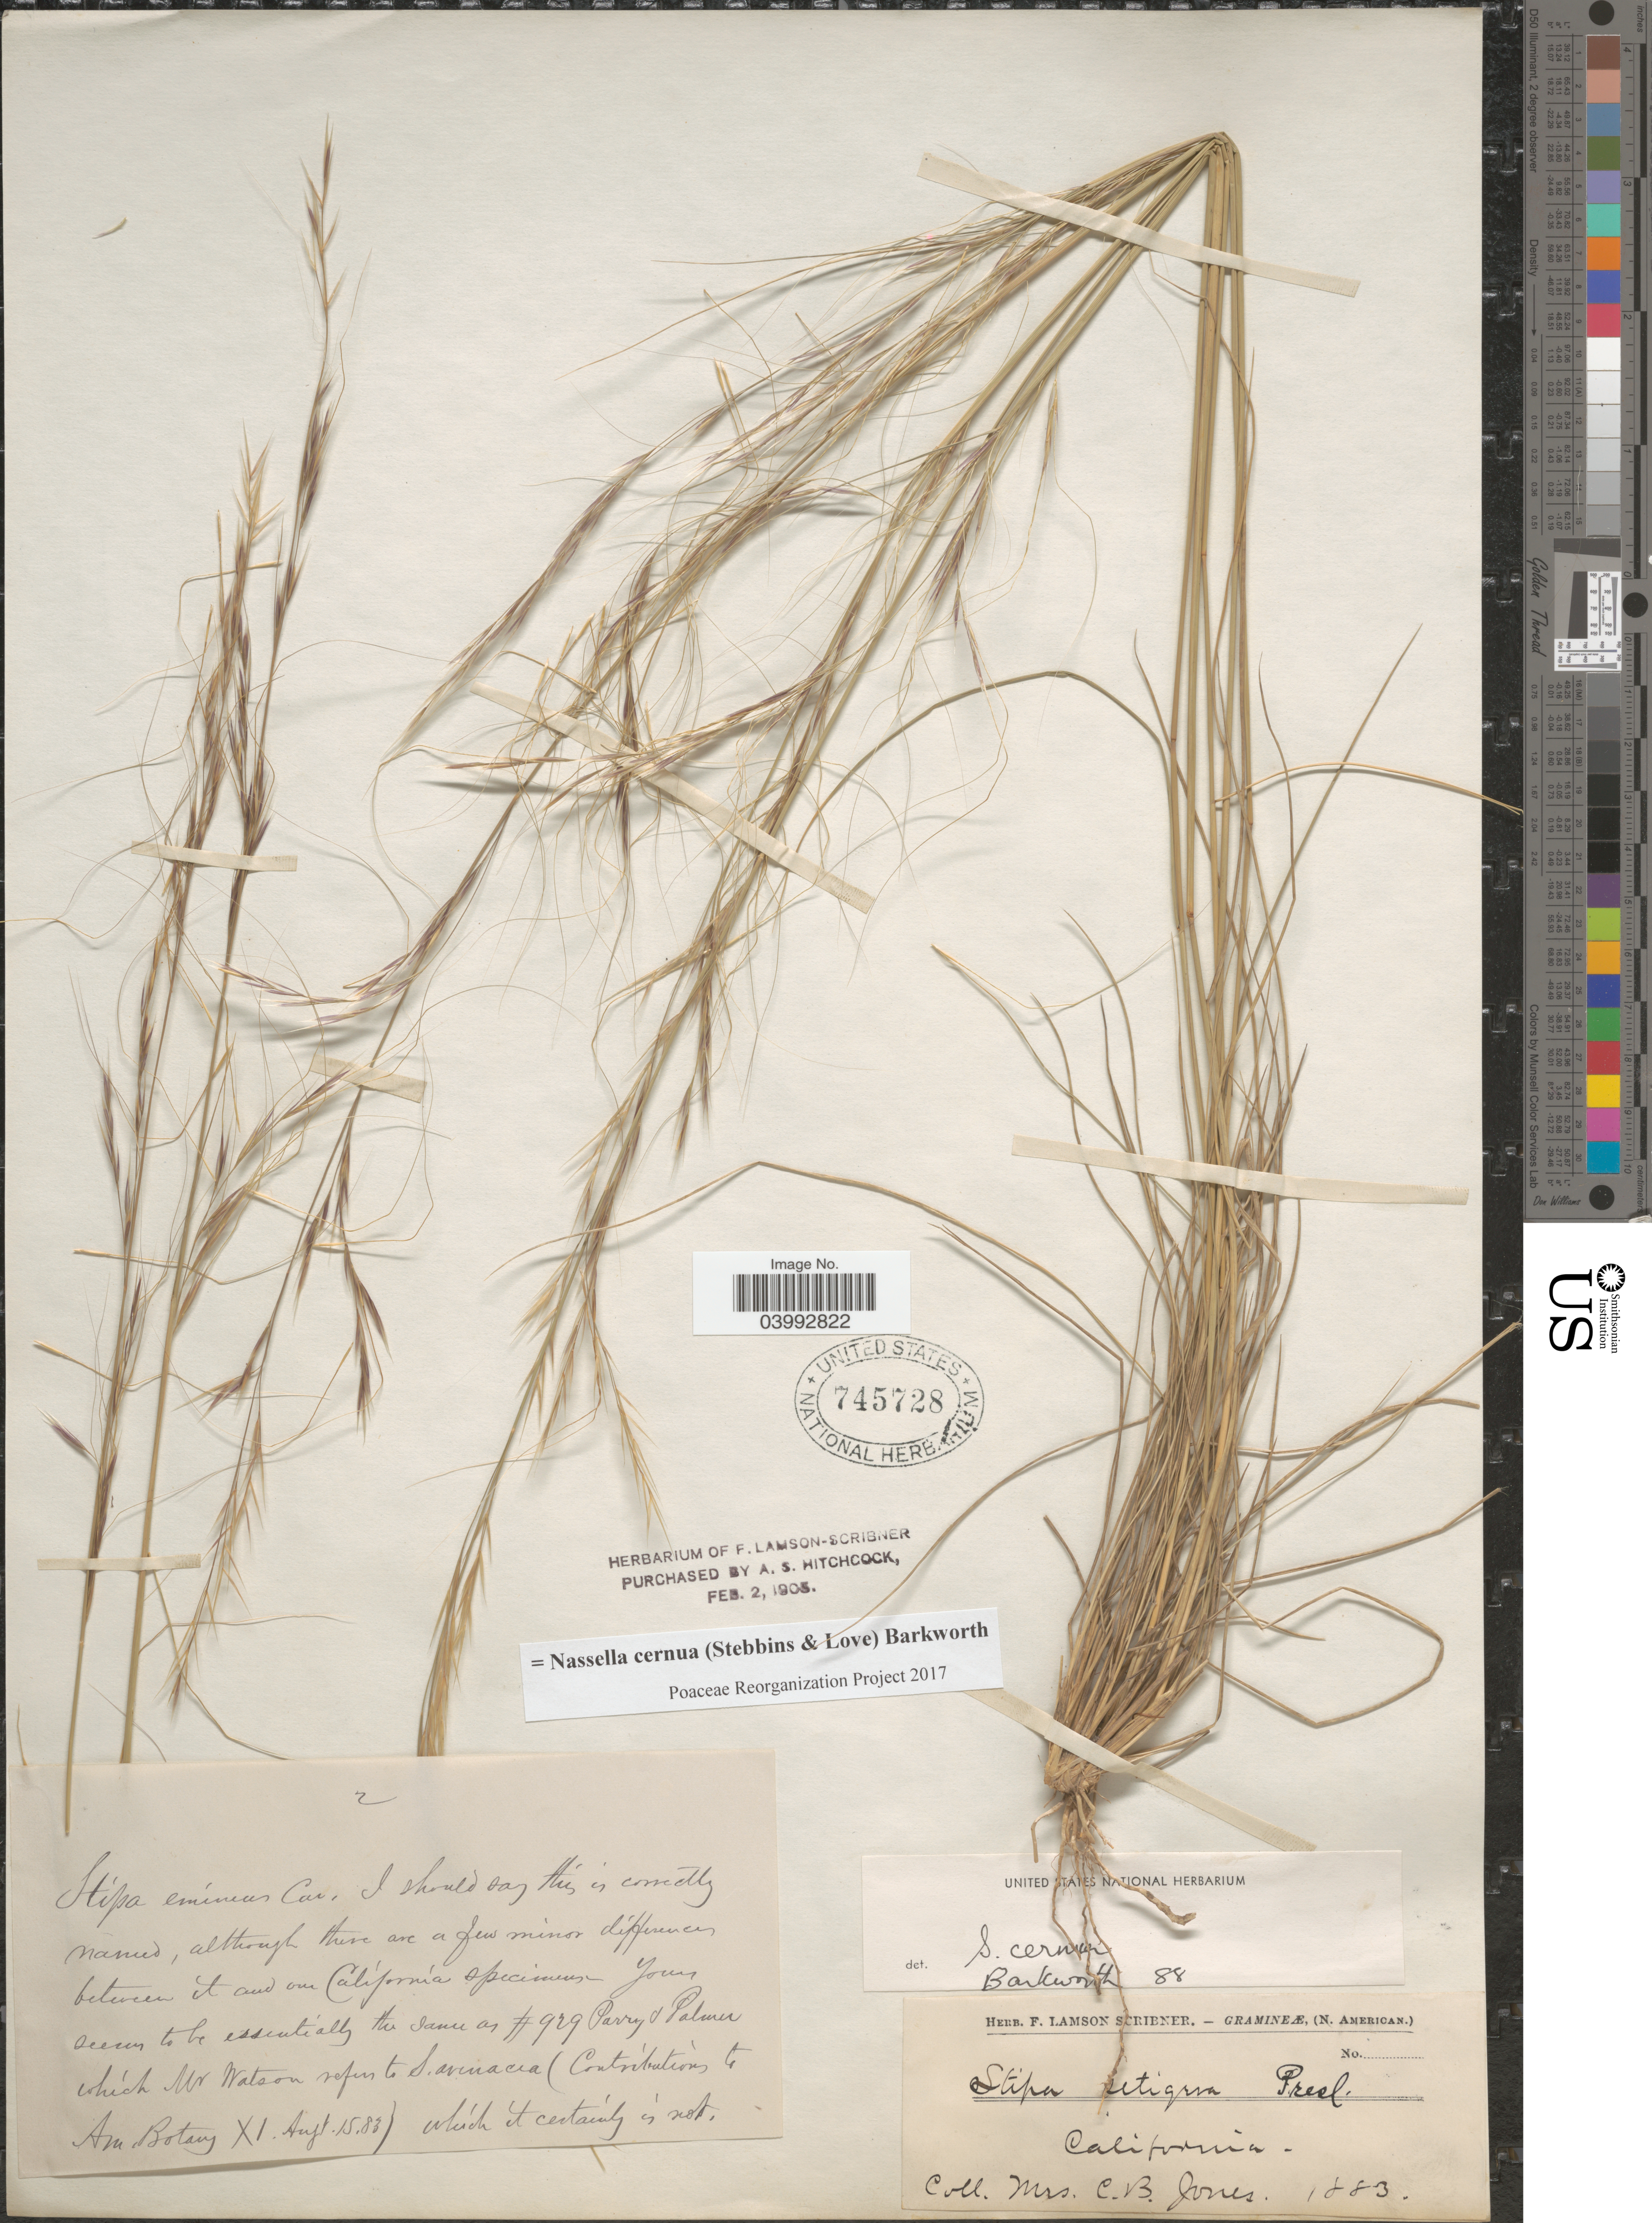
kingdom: Plantae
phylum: Tracheophyta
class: Liliopsida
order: Poales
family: Poaceae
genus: Nassella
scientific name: Nassella cernua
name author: (Stebbins & Love) Barkworth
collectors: C. B. Jones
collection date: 1883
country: United States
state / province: California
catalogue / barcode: US 745728